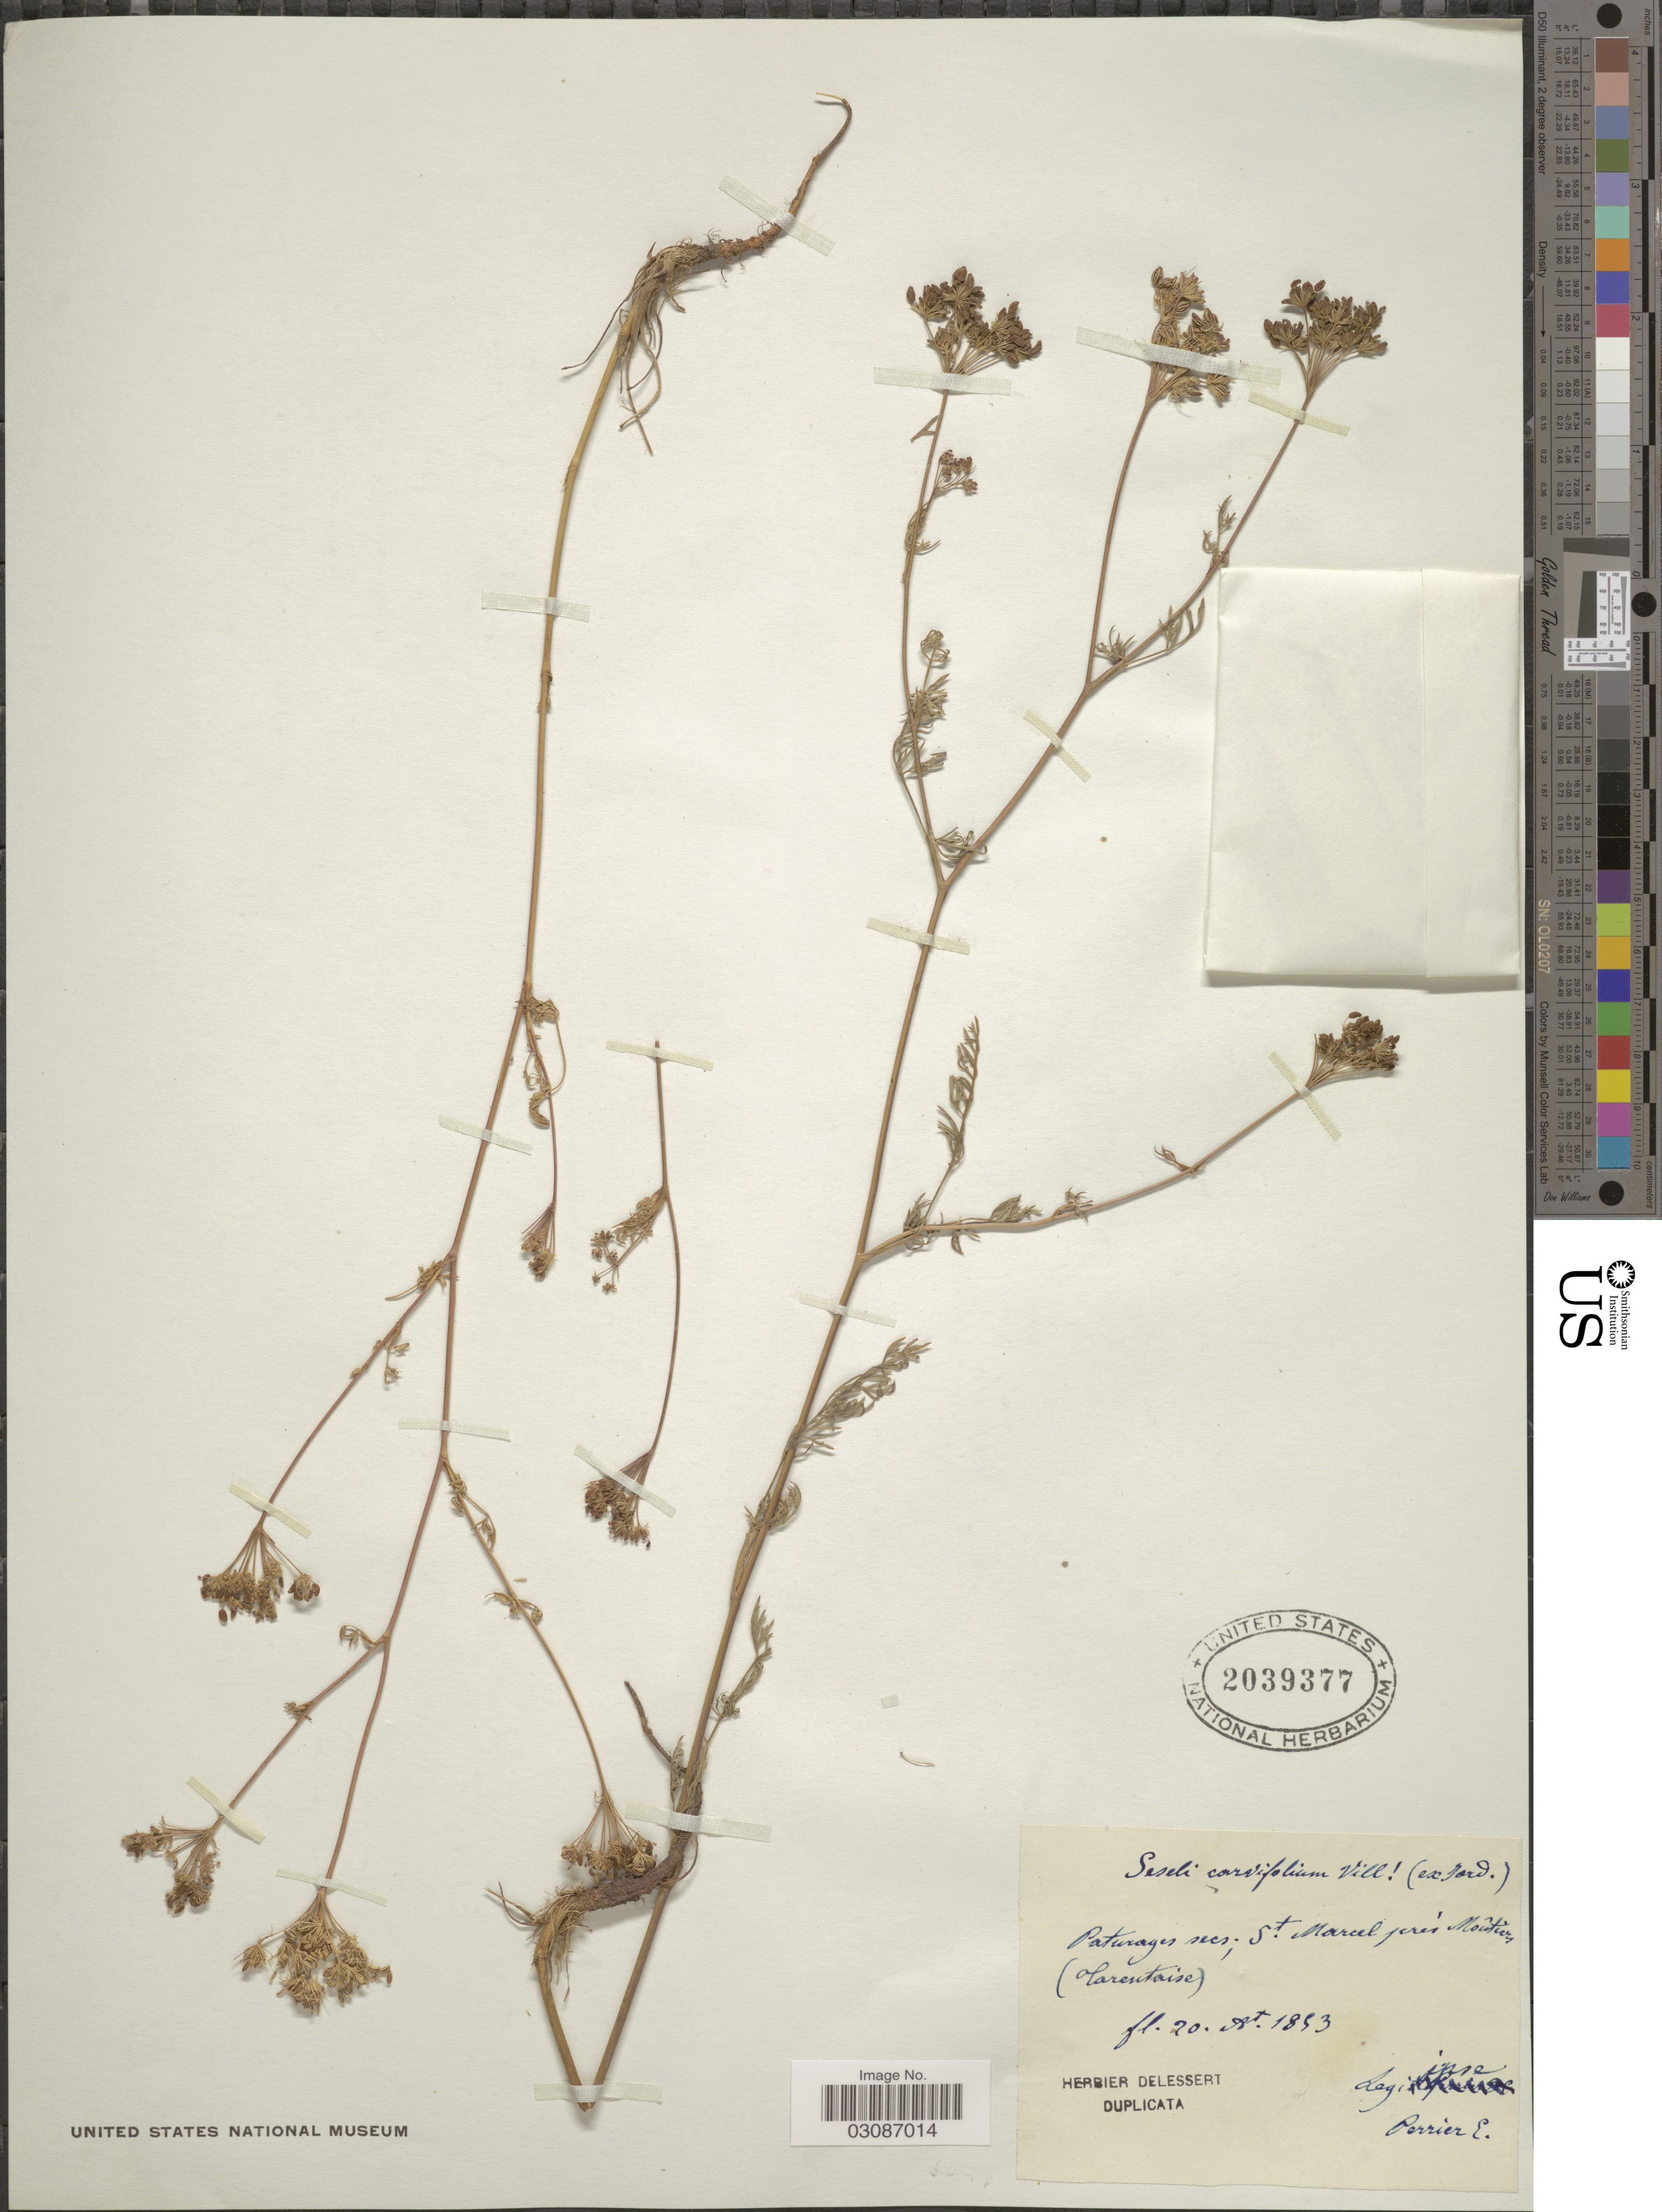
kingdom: Plantae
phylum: Tracheophyta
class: Magnoliopsida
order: Apiales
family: Apiaceae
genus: Seseli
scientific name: Seseli annuum subsp. carvifolium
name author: P. Fourn.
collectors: E. Perrier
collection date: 1853-08-20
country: France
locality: Paturages secs. St. Marcel prés Moutiers (Tarentaise).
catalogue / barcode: US 2039377